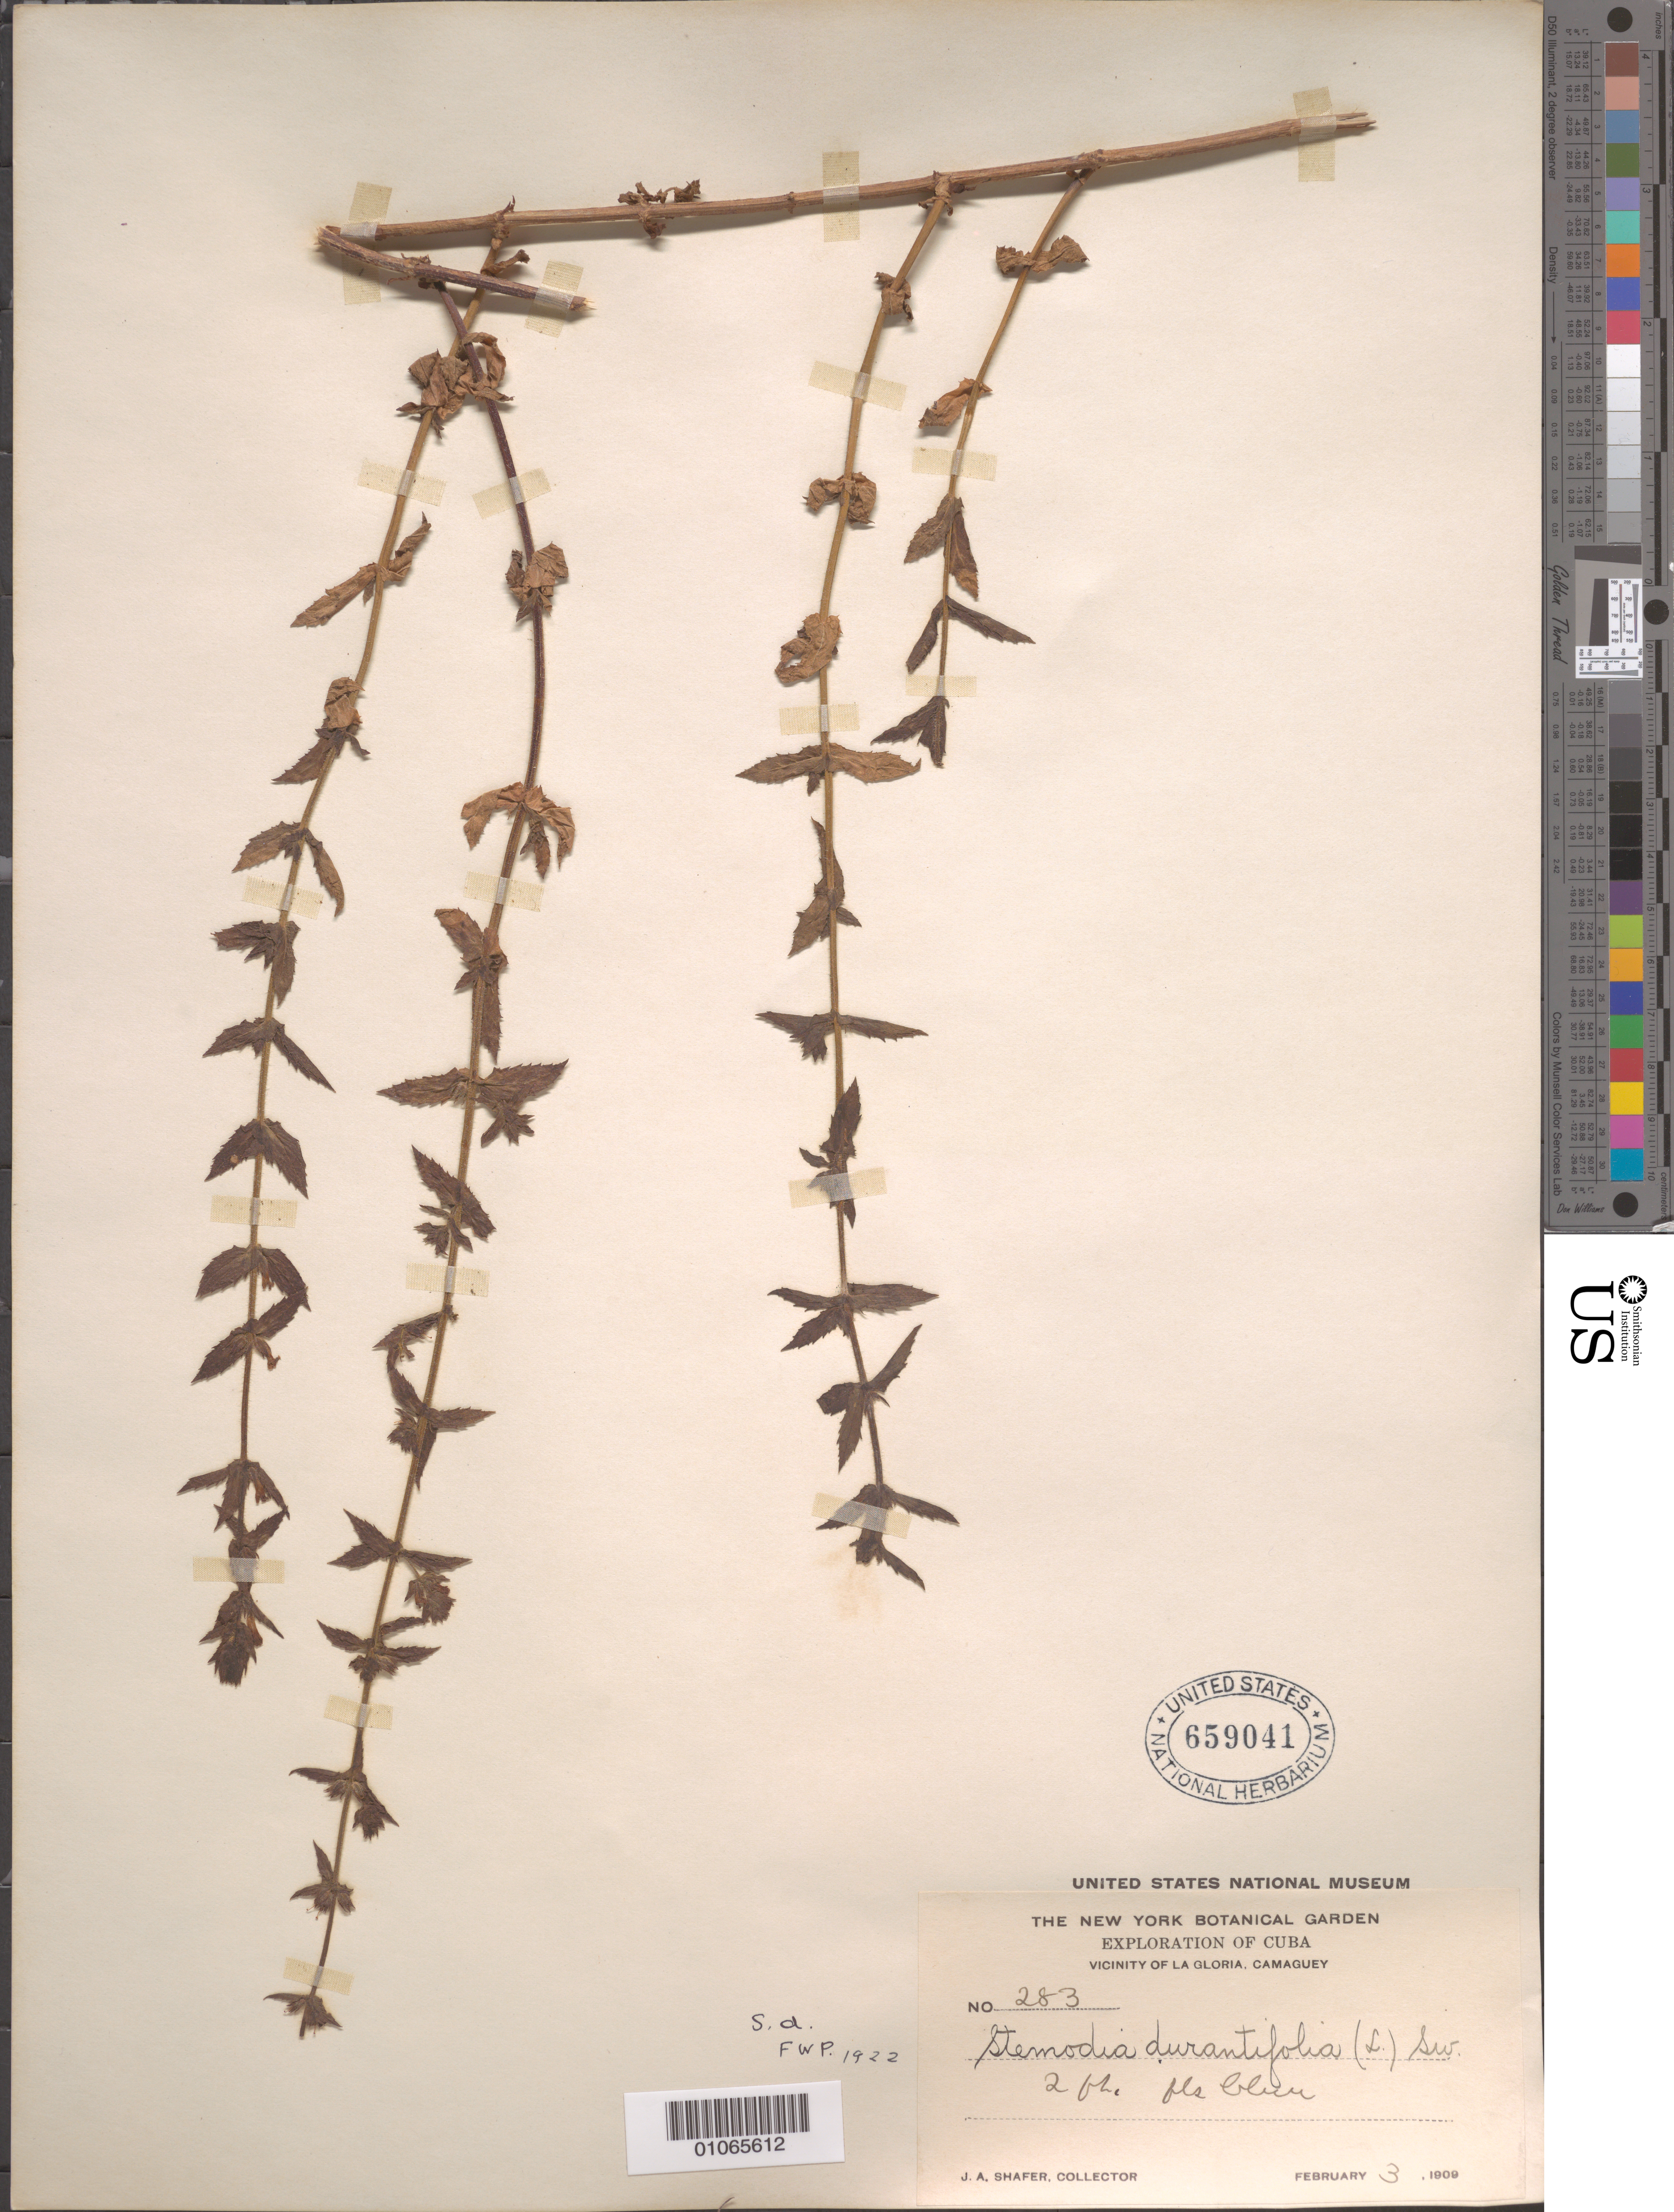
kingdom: Plantae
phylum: Tracheophyta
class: Magnoliopsida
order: Lamiales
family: Plantaginaceae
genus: Stemodia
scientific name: Stemodia durantifolia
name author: (L.) Sw.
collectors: J. A. Shafer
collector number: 283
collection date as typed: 03 Feb 1909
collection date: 1909-02-03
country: Cuba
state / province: Camagüey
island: Cuba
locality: Vicinity of La gloria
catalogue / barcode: US 659041